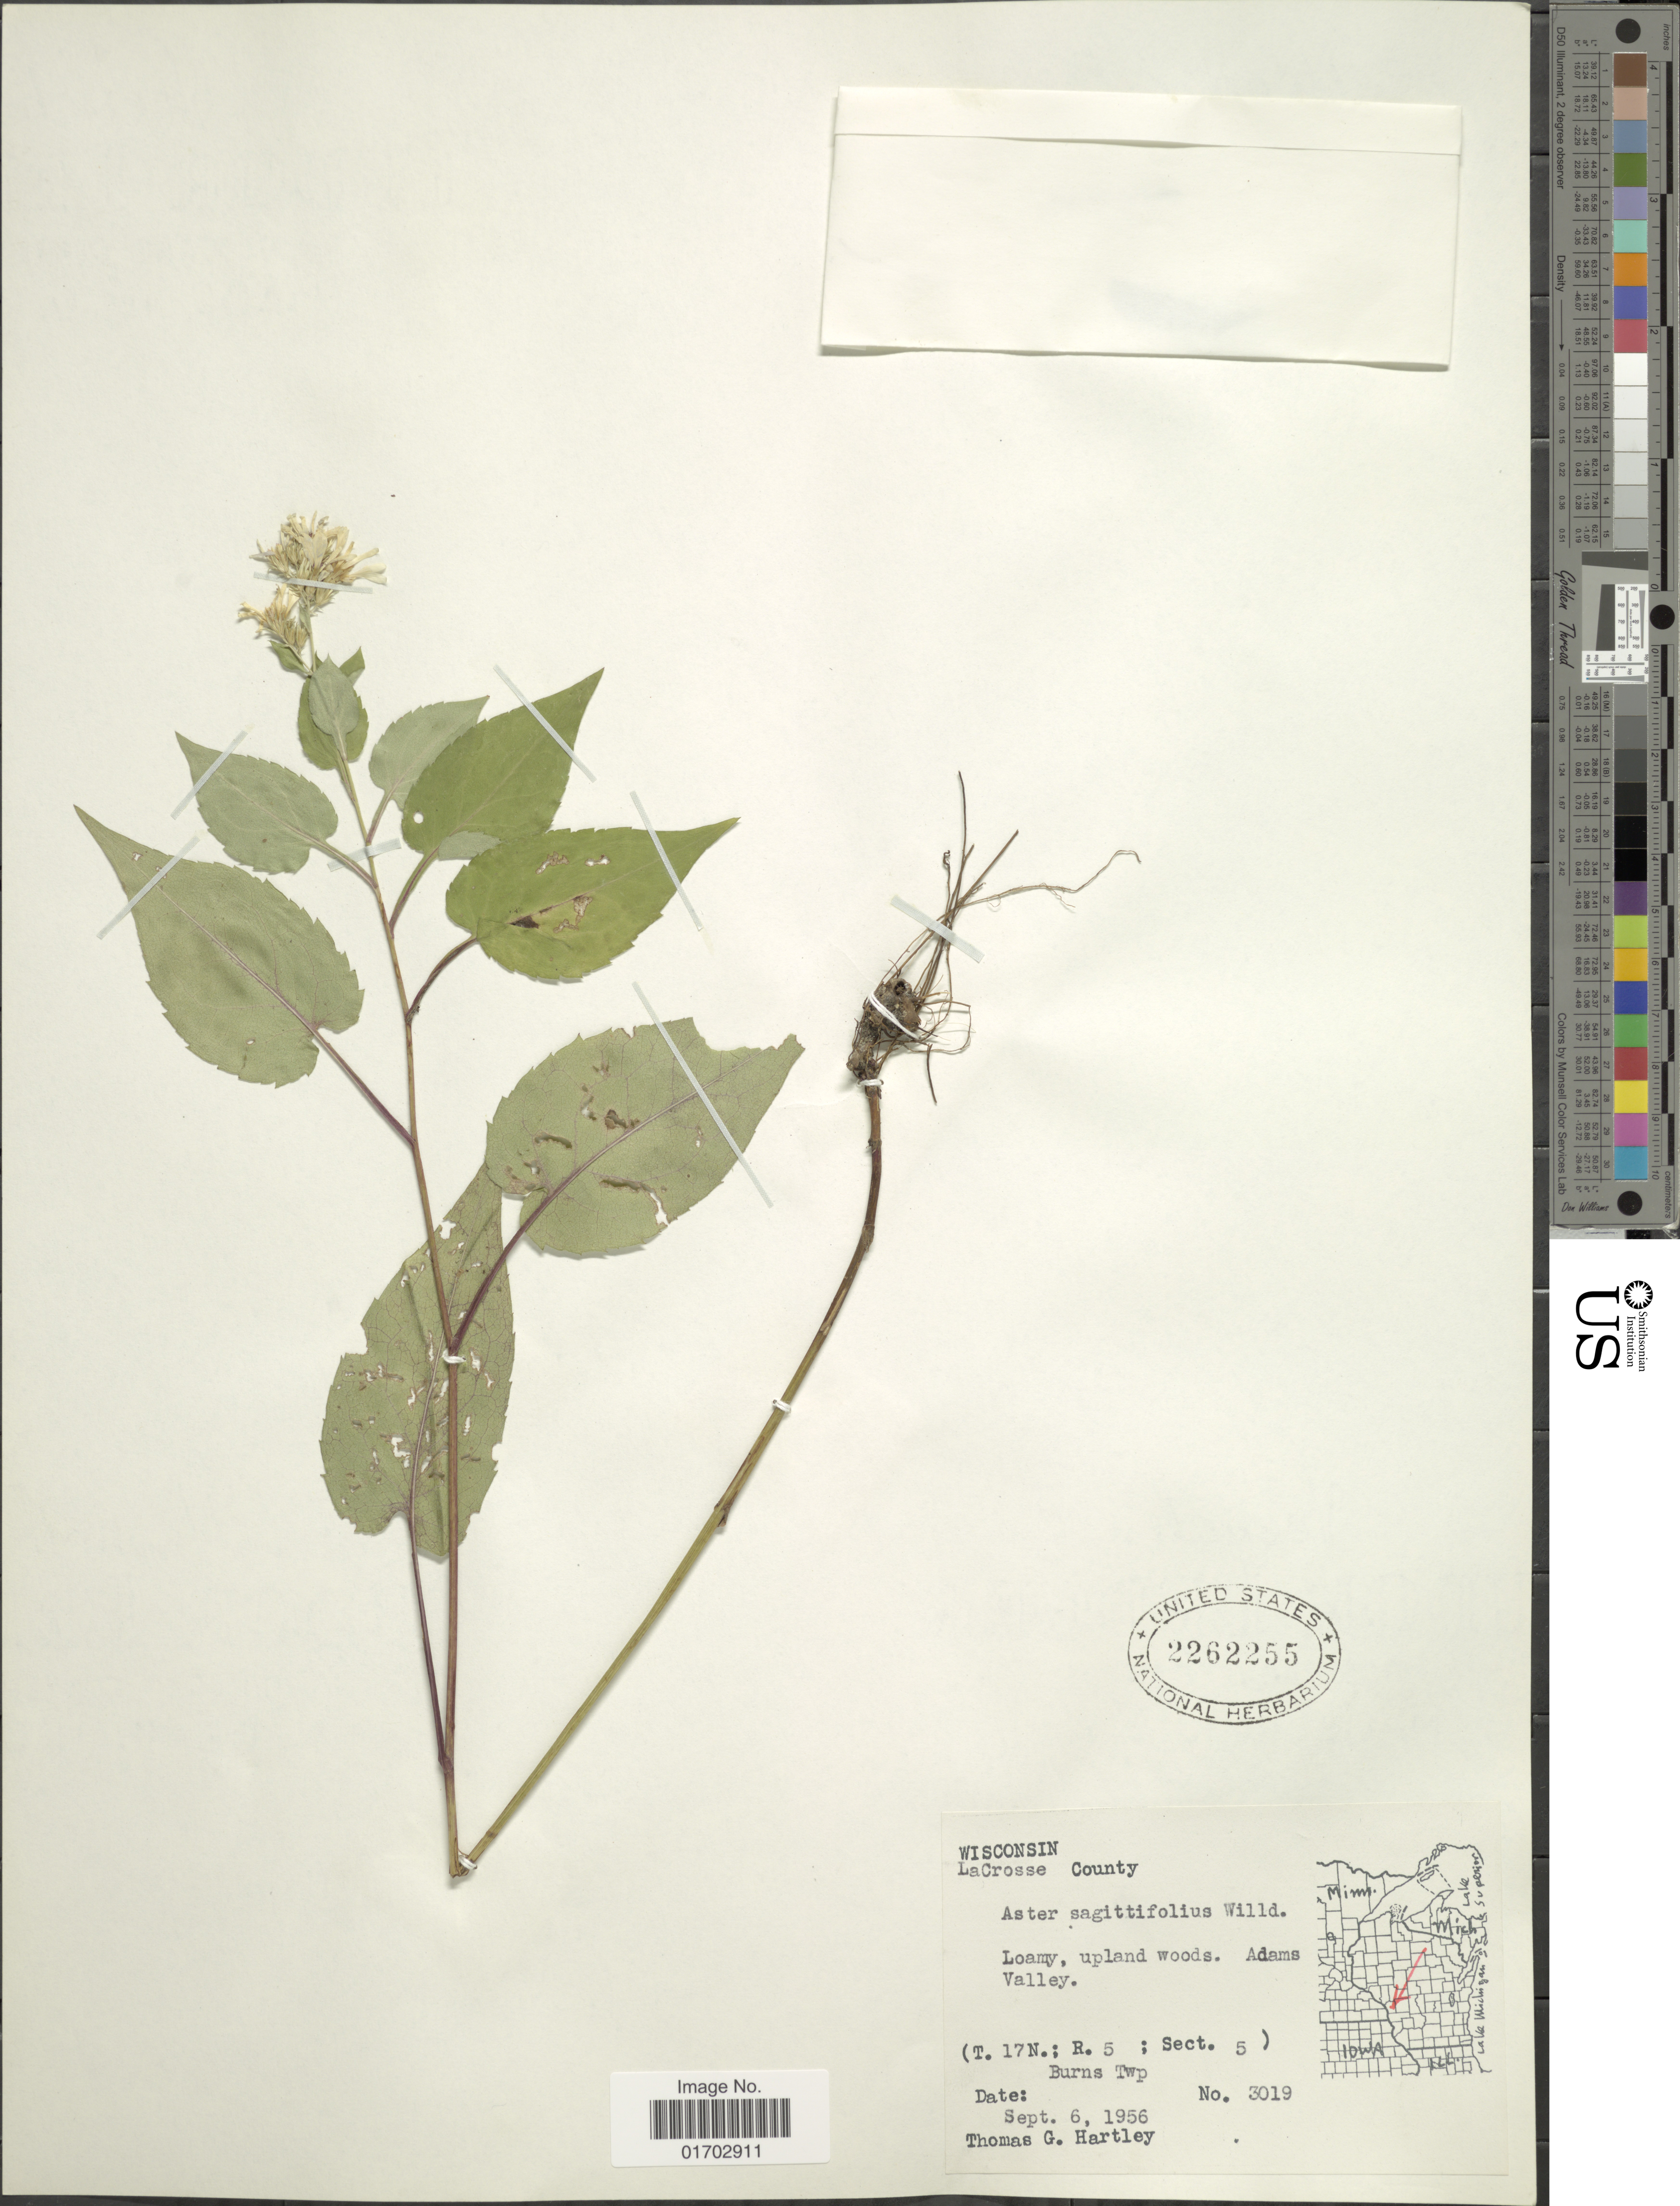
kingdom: Plantae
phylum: Tracheophyta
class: Magnoliopsida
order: Asterales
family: Asteraceae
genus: Symphyotrichum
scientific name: Symphyotrichum sagittifolium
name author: (Wedem. ex Willd.) G.L. Nesom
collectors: T. G. Hartley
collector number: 3019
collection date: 1956-09-06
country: United States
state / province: Wisconsin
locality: LaCrosse County, Loamy, uplands woods. Adams Valley (T.27N.: R.5; Sect.5). Burns Twp.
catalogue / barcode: US 2262255